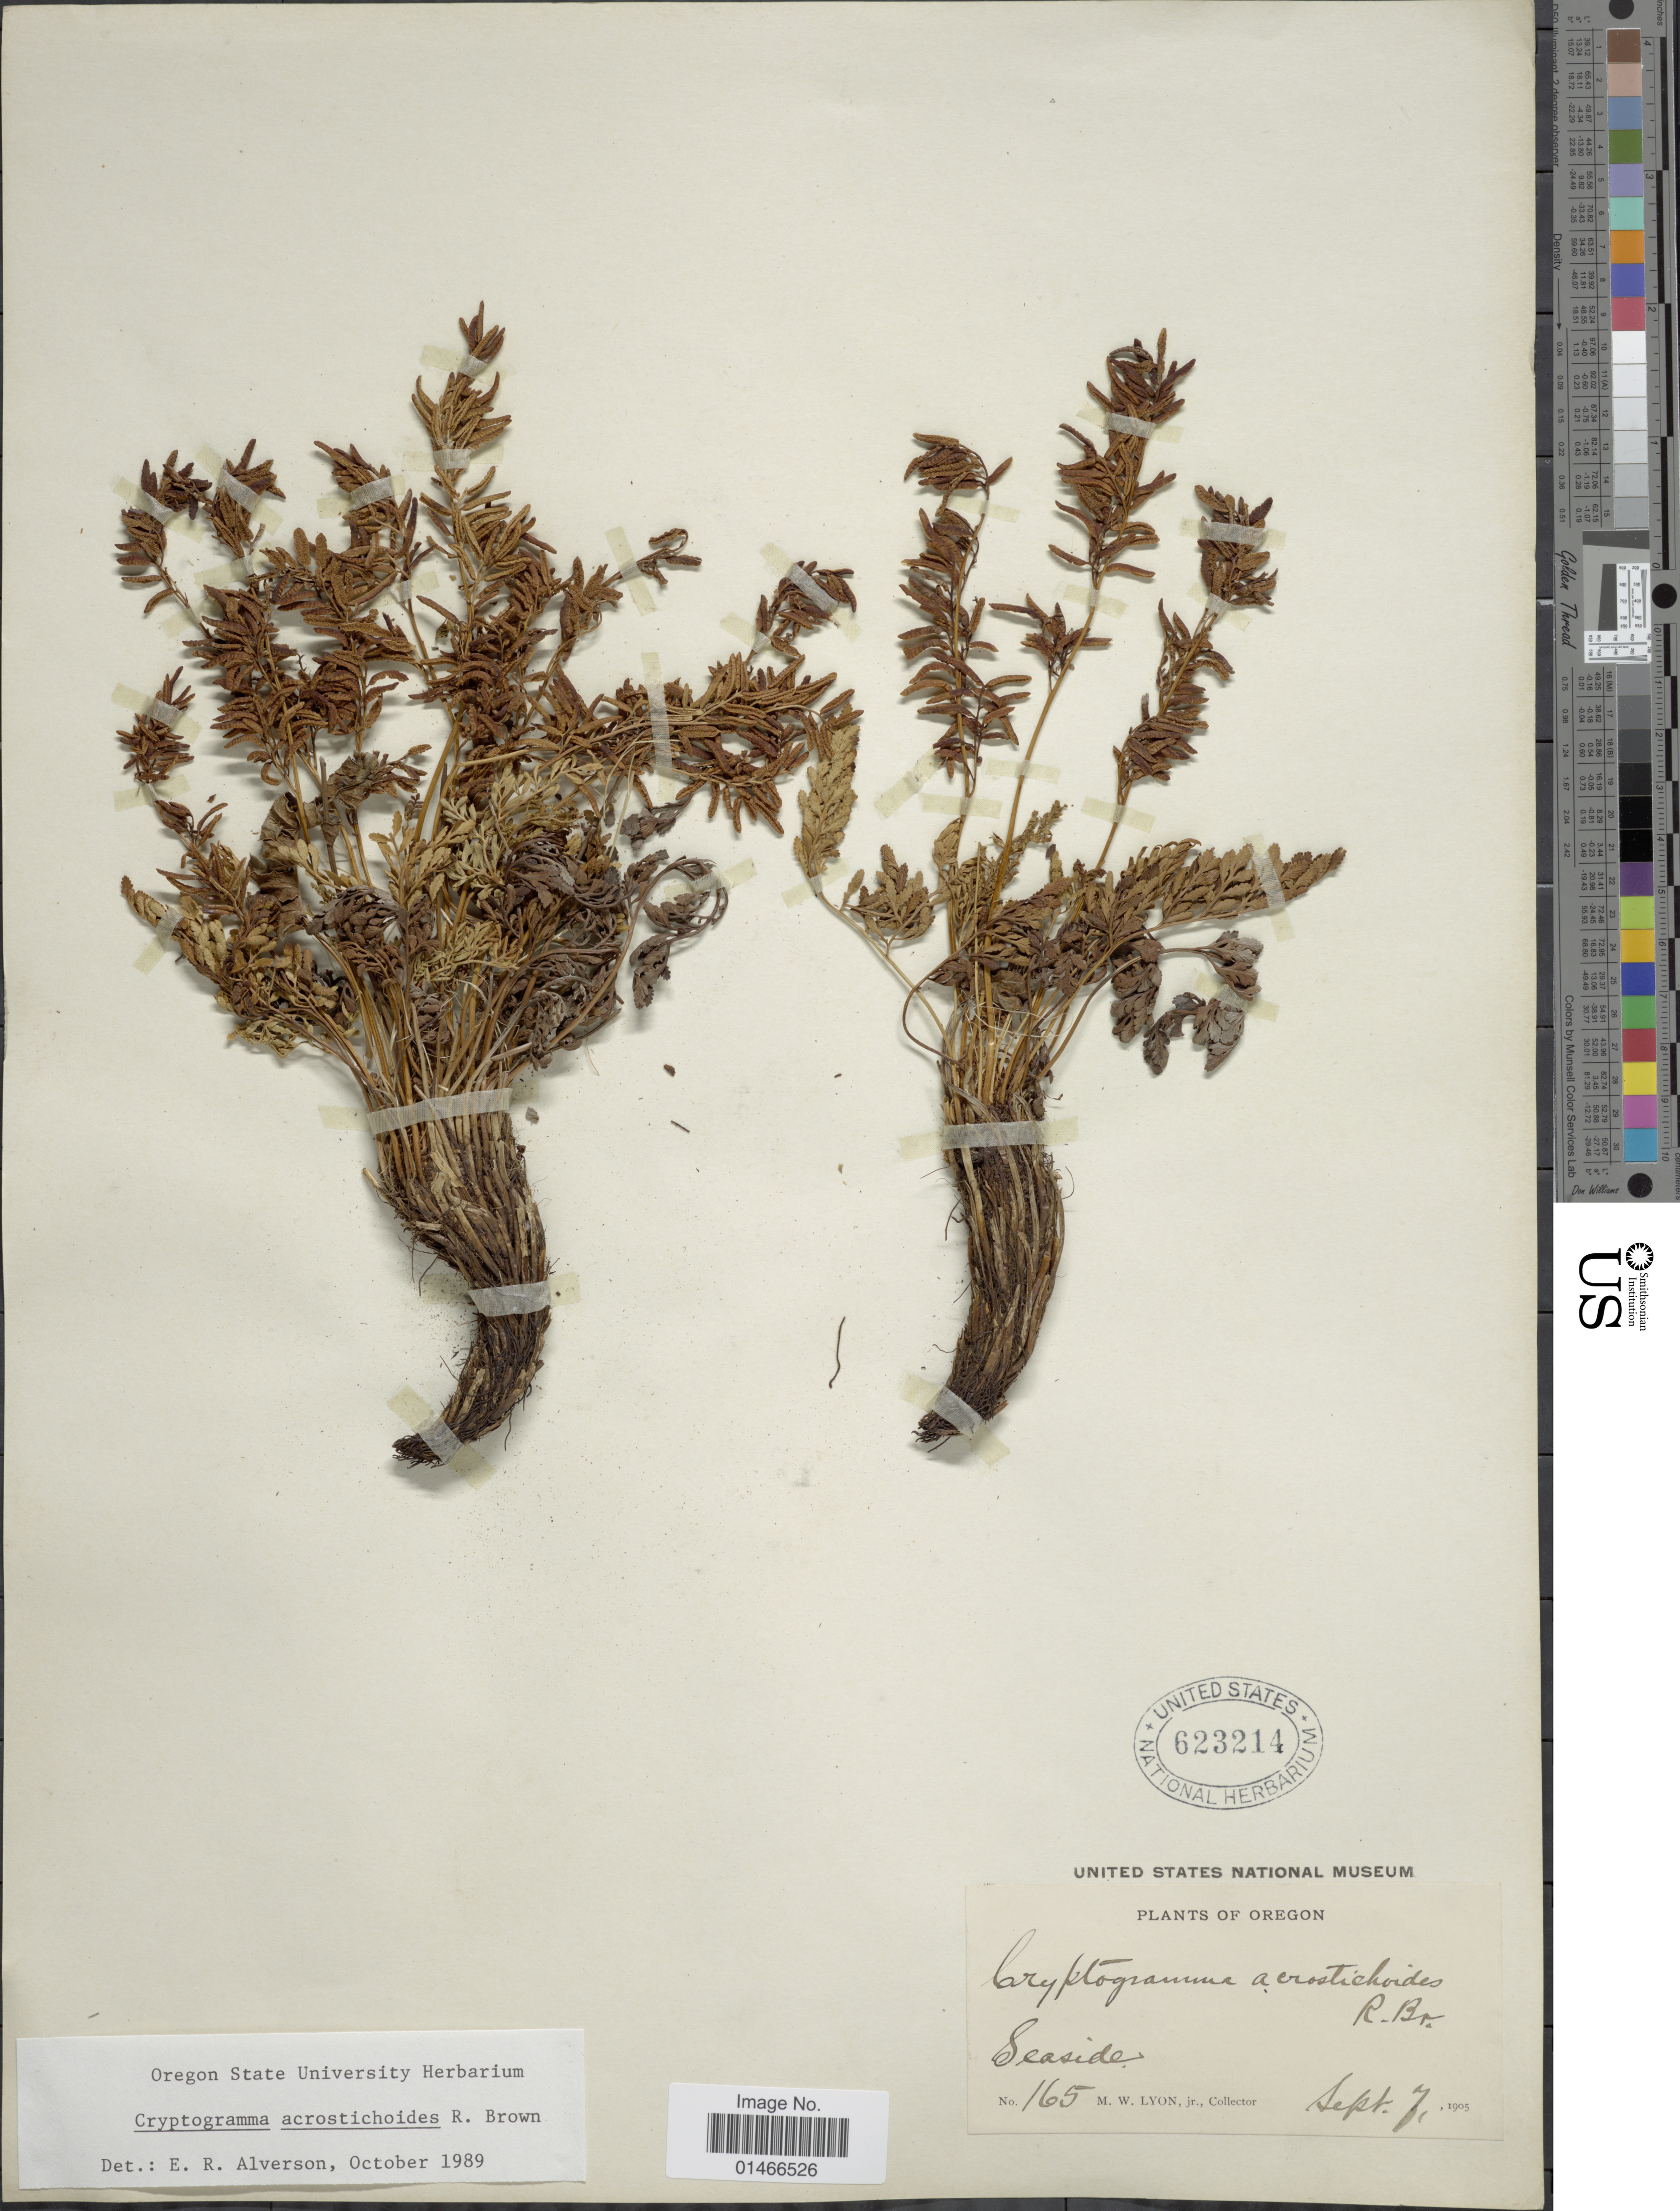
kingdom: Plantae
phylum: Tracheophyta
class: Polypodiopsida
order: Polypodiales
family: Pteridaceae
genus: Cryptogramma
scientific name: Cryptogramma acrostichoides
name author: R. Br.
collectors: M. W. Lyon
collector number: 165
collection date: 1905-09-07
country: United States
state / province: Oregon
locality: Seaside.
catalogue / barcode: US 623214